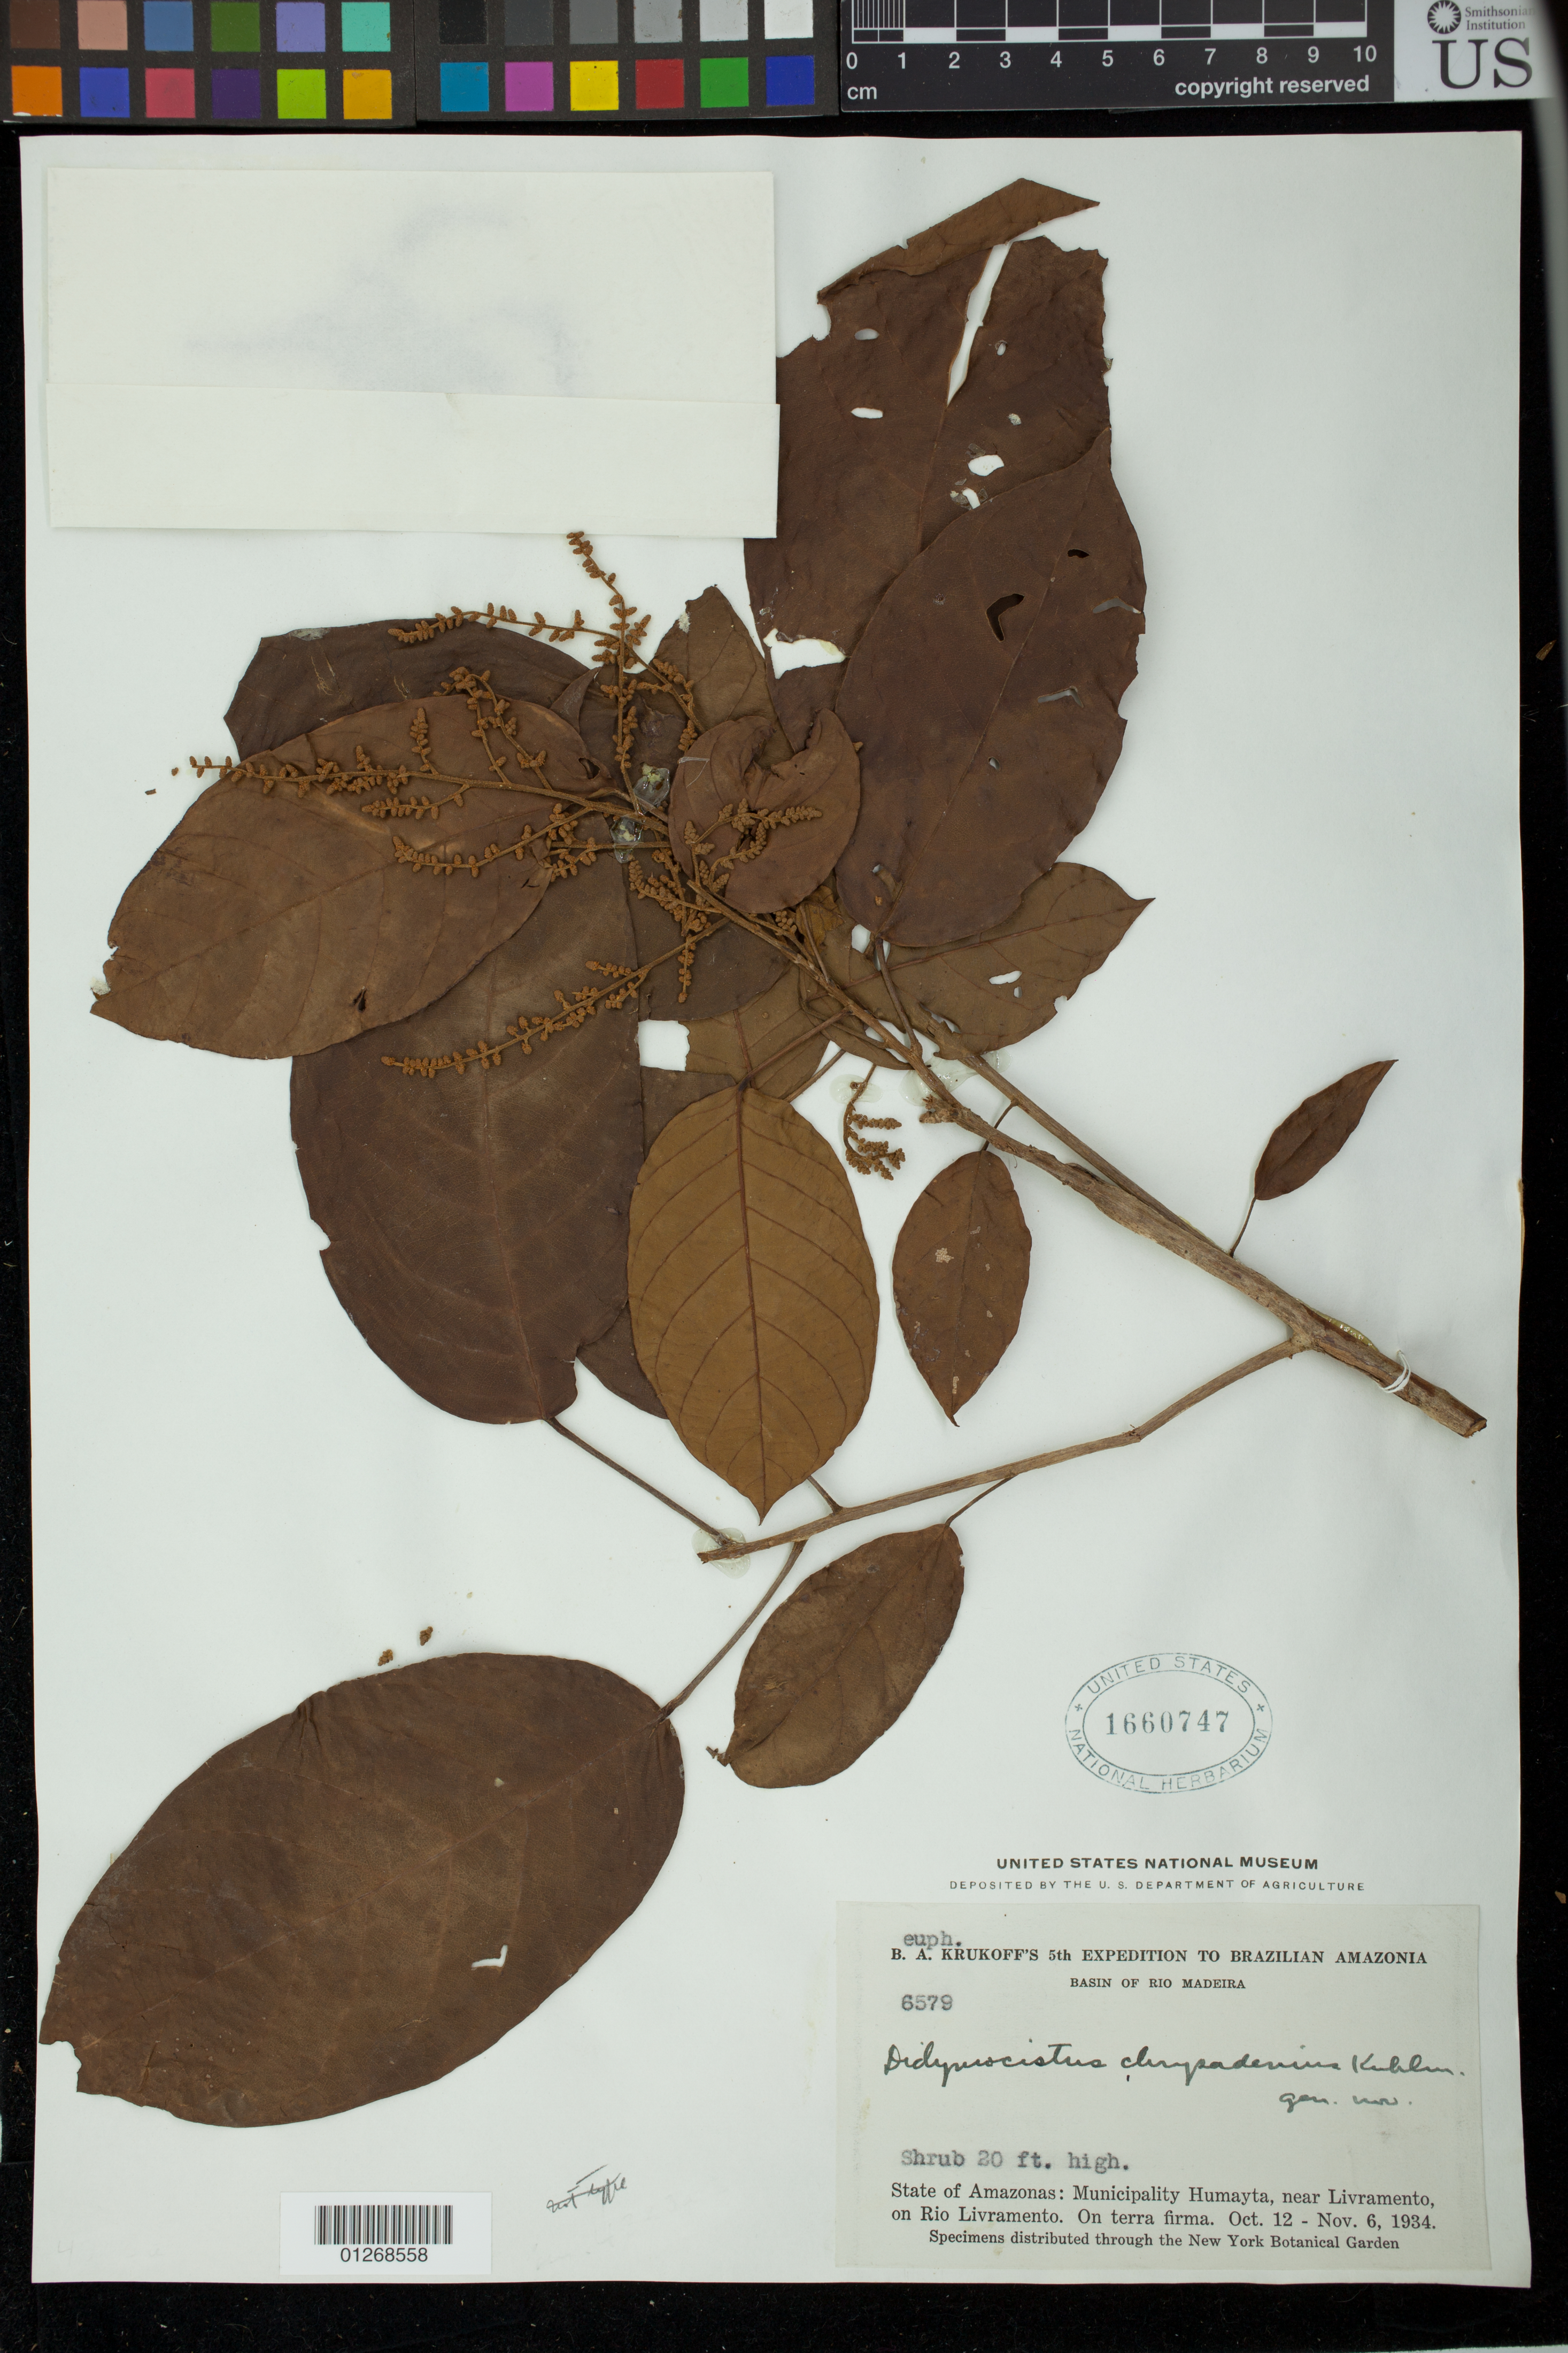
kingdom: Plantae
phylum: Tracheophyta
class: Magnoliopsida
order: Malpighiales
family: Phyllanthaceae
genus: Didymocistus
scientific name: Didymocistus chrysadenius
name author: Kuhlm.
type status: Isosyntype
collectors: B. A. Krukoff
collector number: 6579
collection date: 1934-10-12/1934-11-06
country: Brazil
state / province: Amazonas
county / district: Humaitá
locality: Basin of Rio Madeira. State of Amazonas: Municipality Humayta, near Livramento, on Rio Livramento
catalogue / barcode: US 1660747